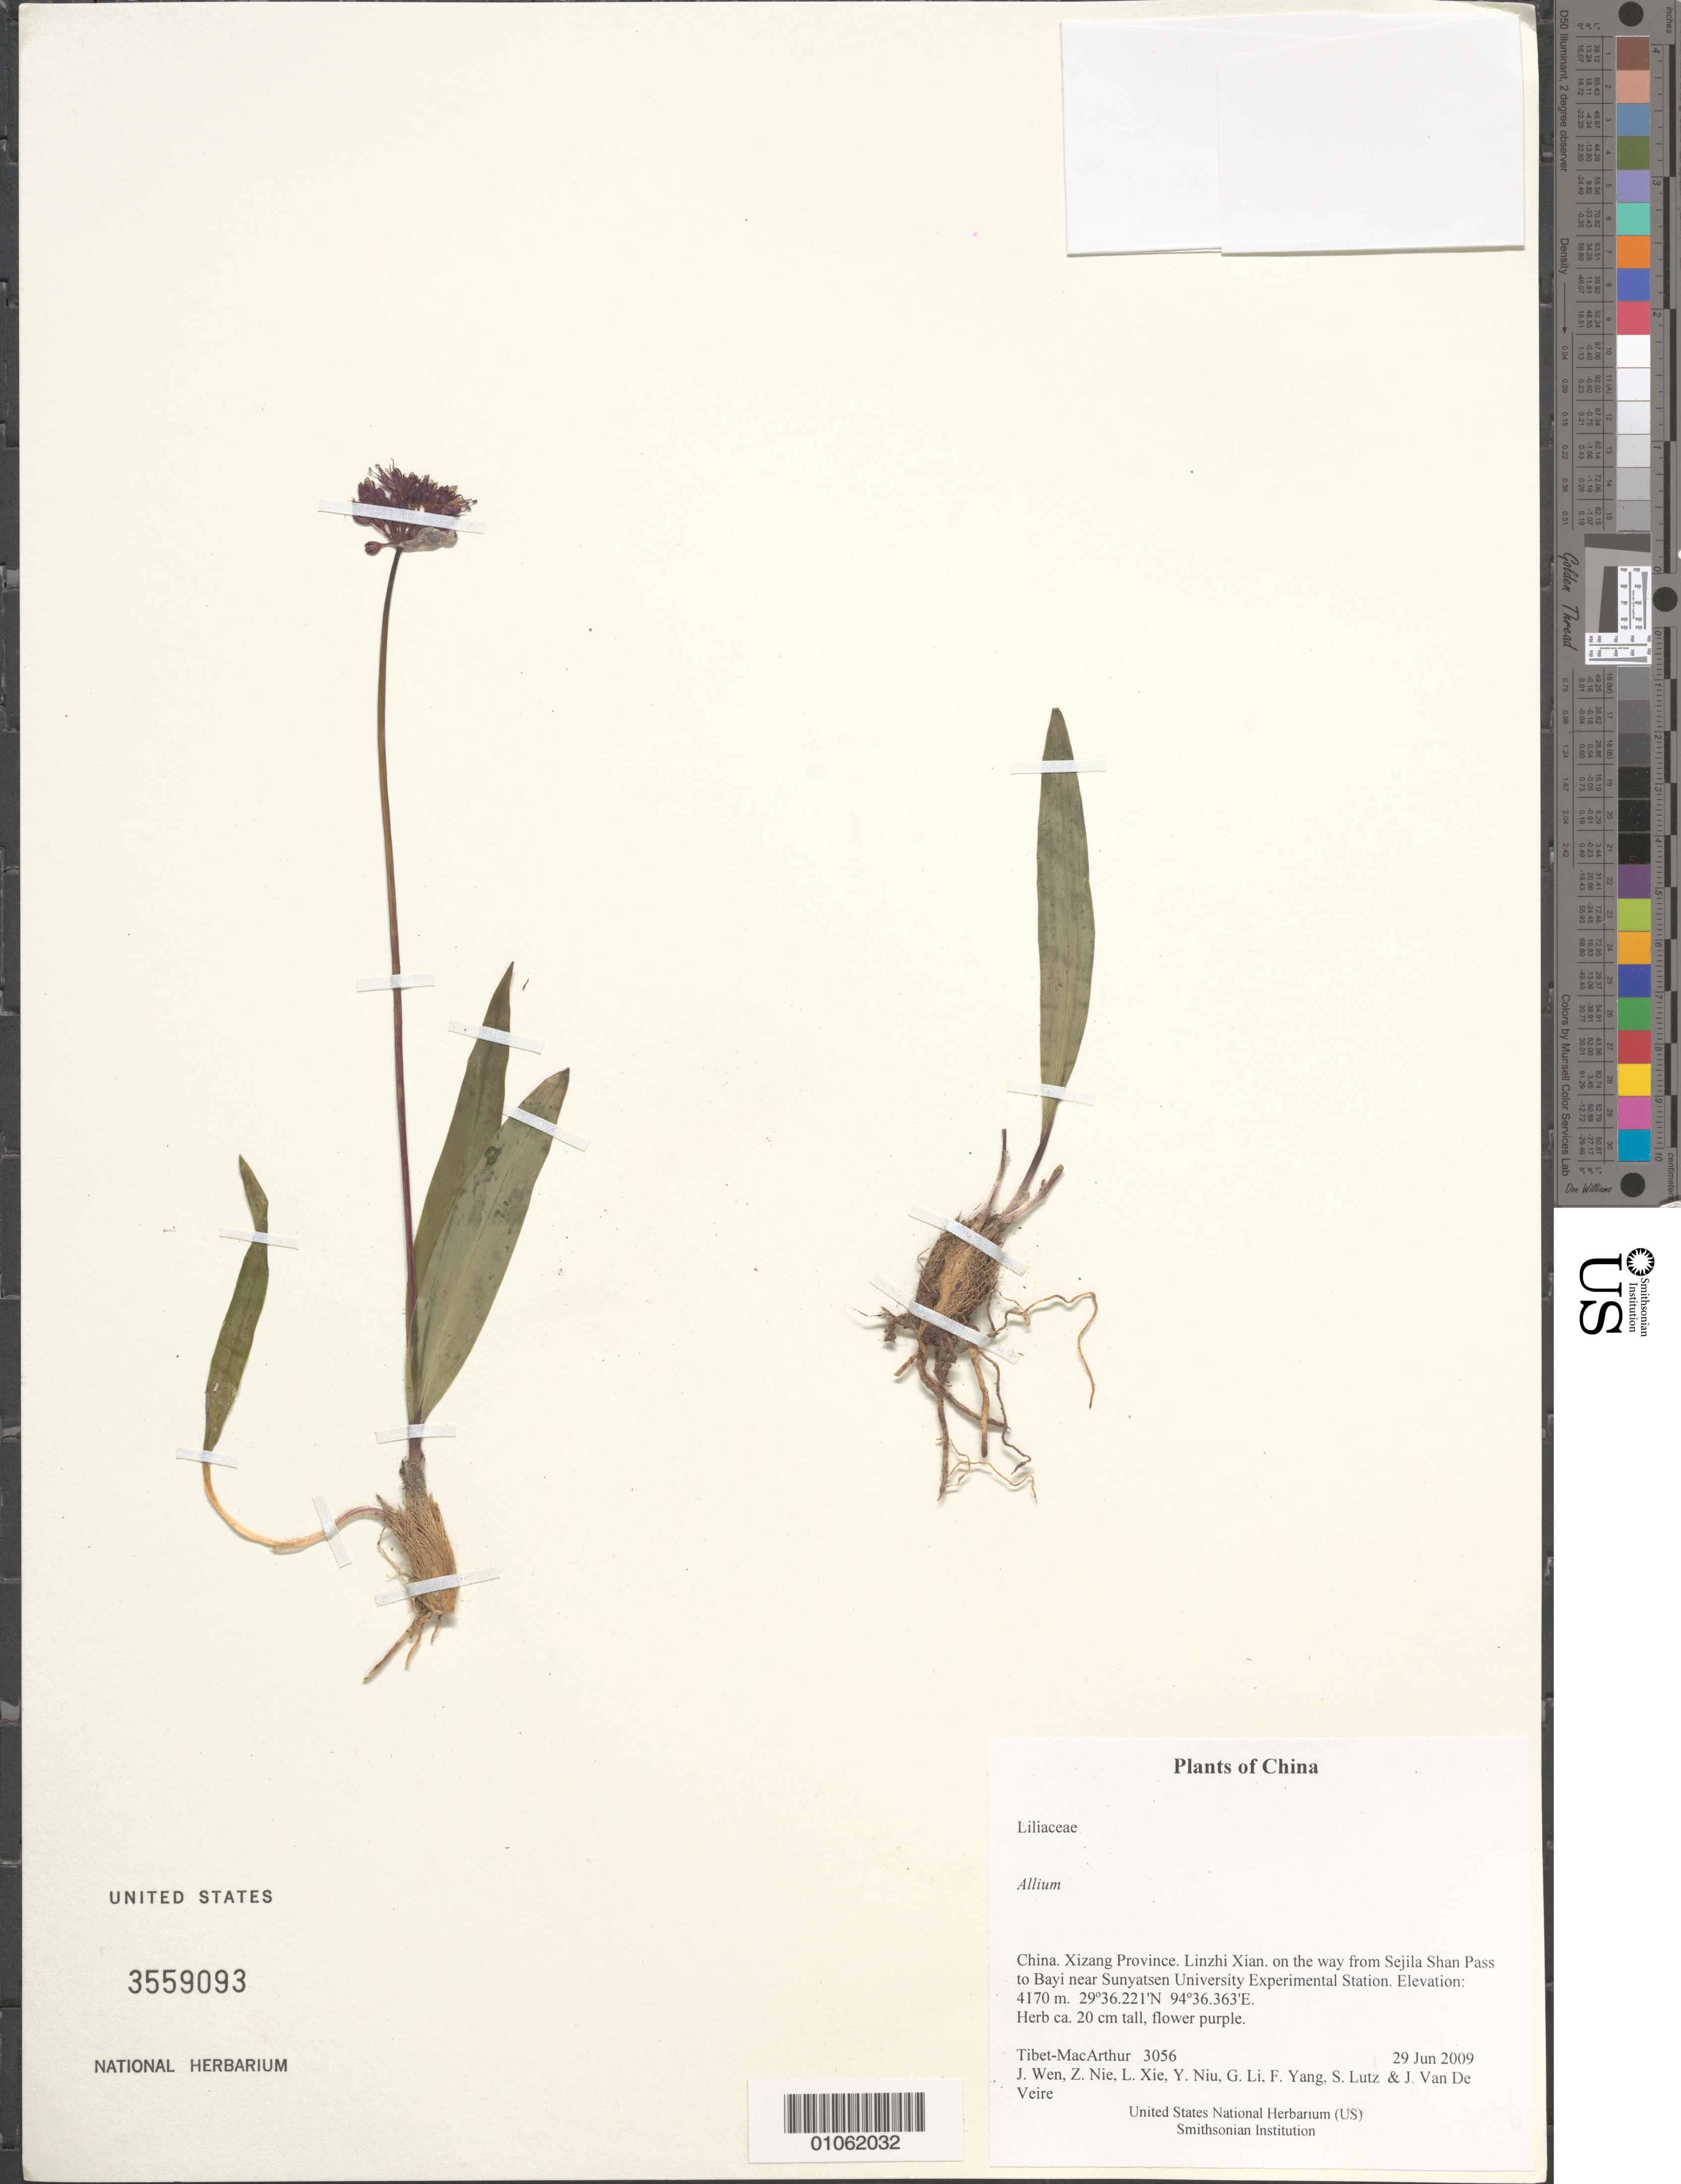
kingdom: Plantae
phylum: Tracheophyta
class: Liliopsida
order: Asparagales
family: Amaryllidaceae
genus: Allium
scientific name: Allium sp.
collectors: Tibet-MacArthur, J. Wen, Z. Nie, L. Xie, Y. Niu, G. Li, F. Yang, S. Lutz & J. Van De Veire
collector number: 3056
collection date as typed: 29 Jun 2009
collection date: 2009-06-29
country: China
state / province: Xizang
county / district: Linzhi Xian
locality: on the way from Sejila Shan Pass to Bayi near Sunyatsen University Experimental Station.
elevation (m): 4170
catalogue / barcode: US 3559093